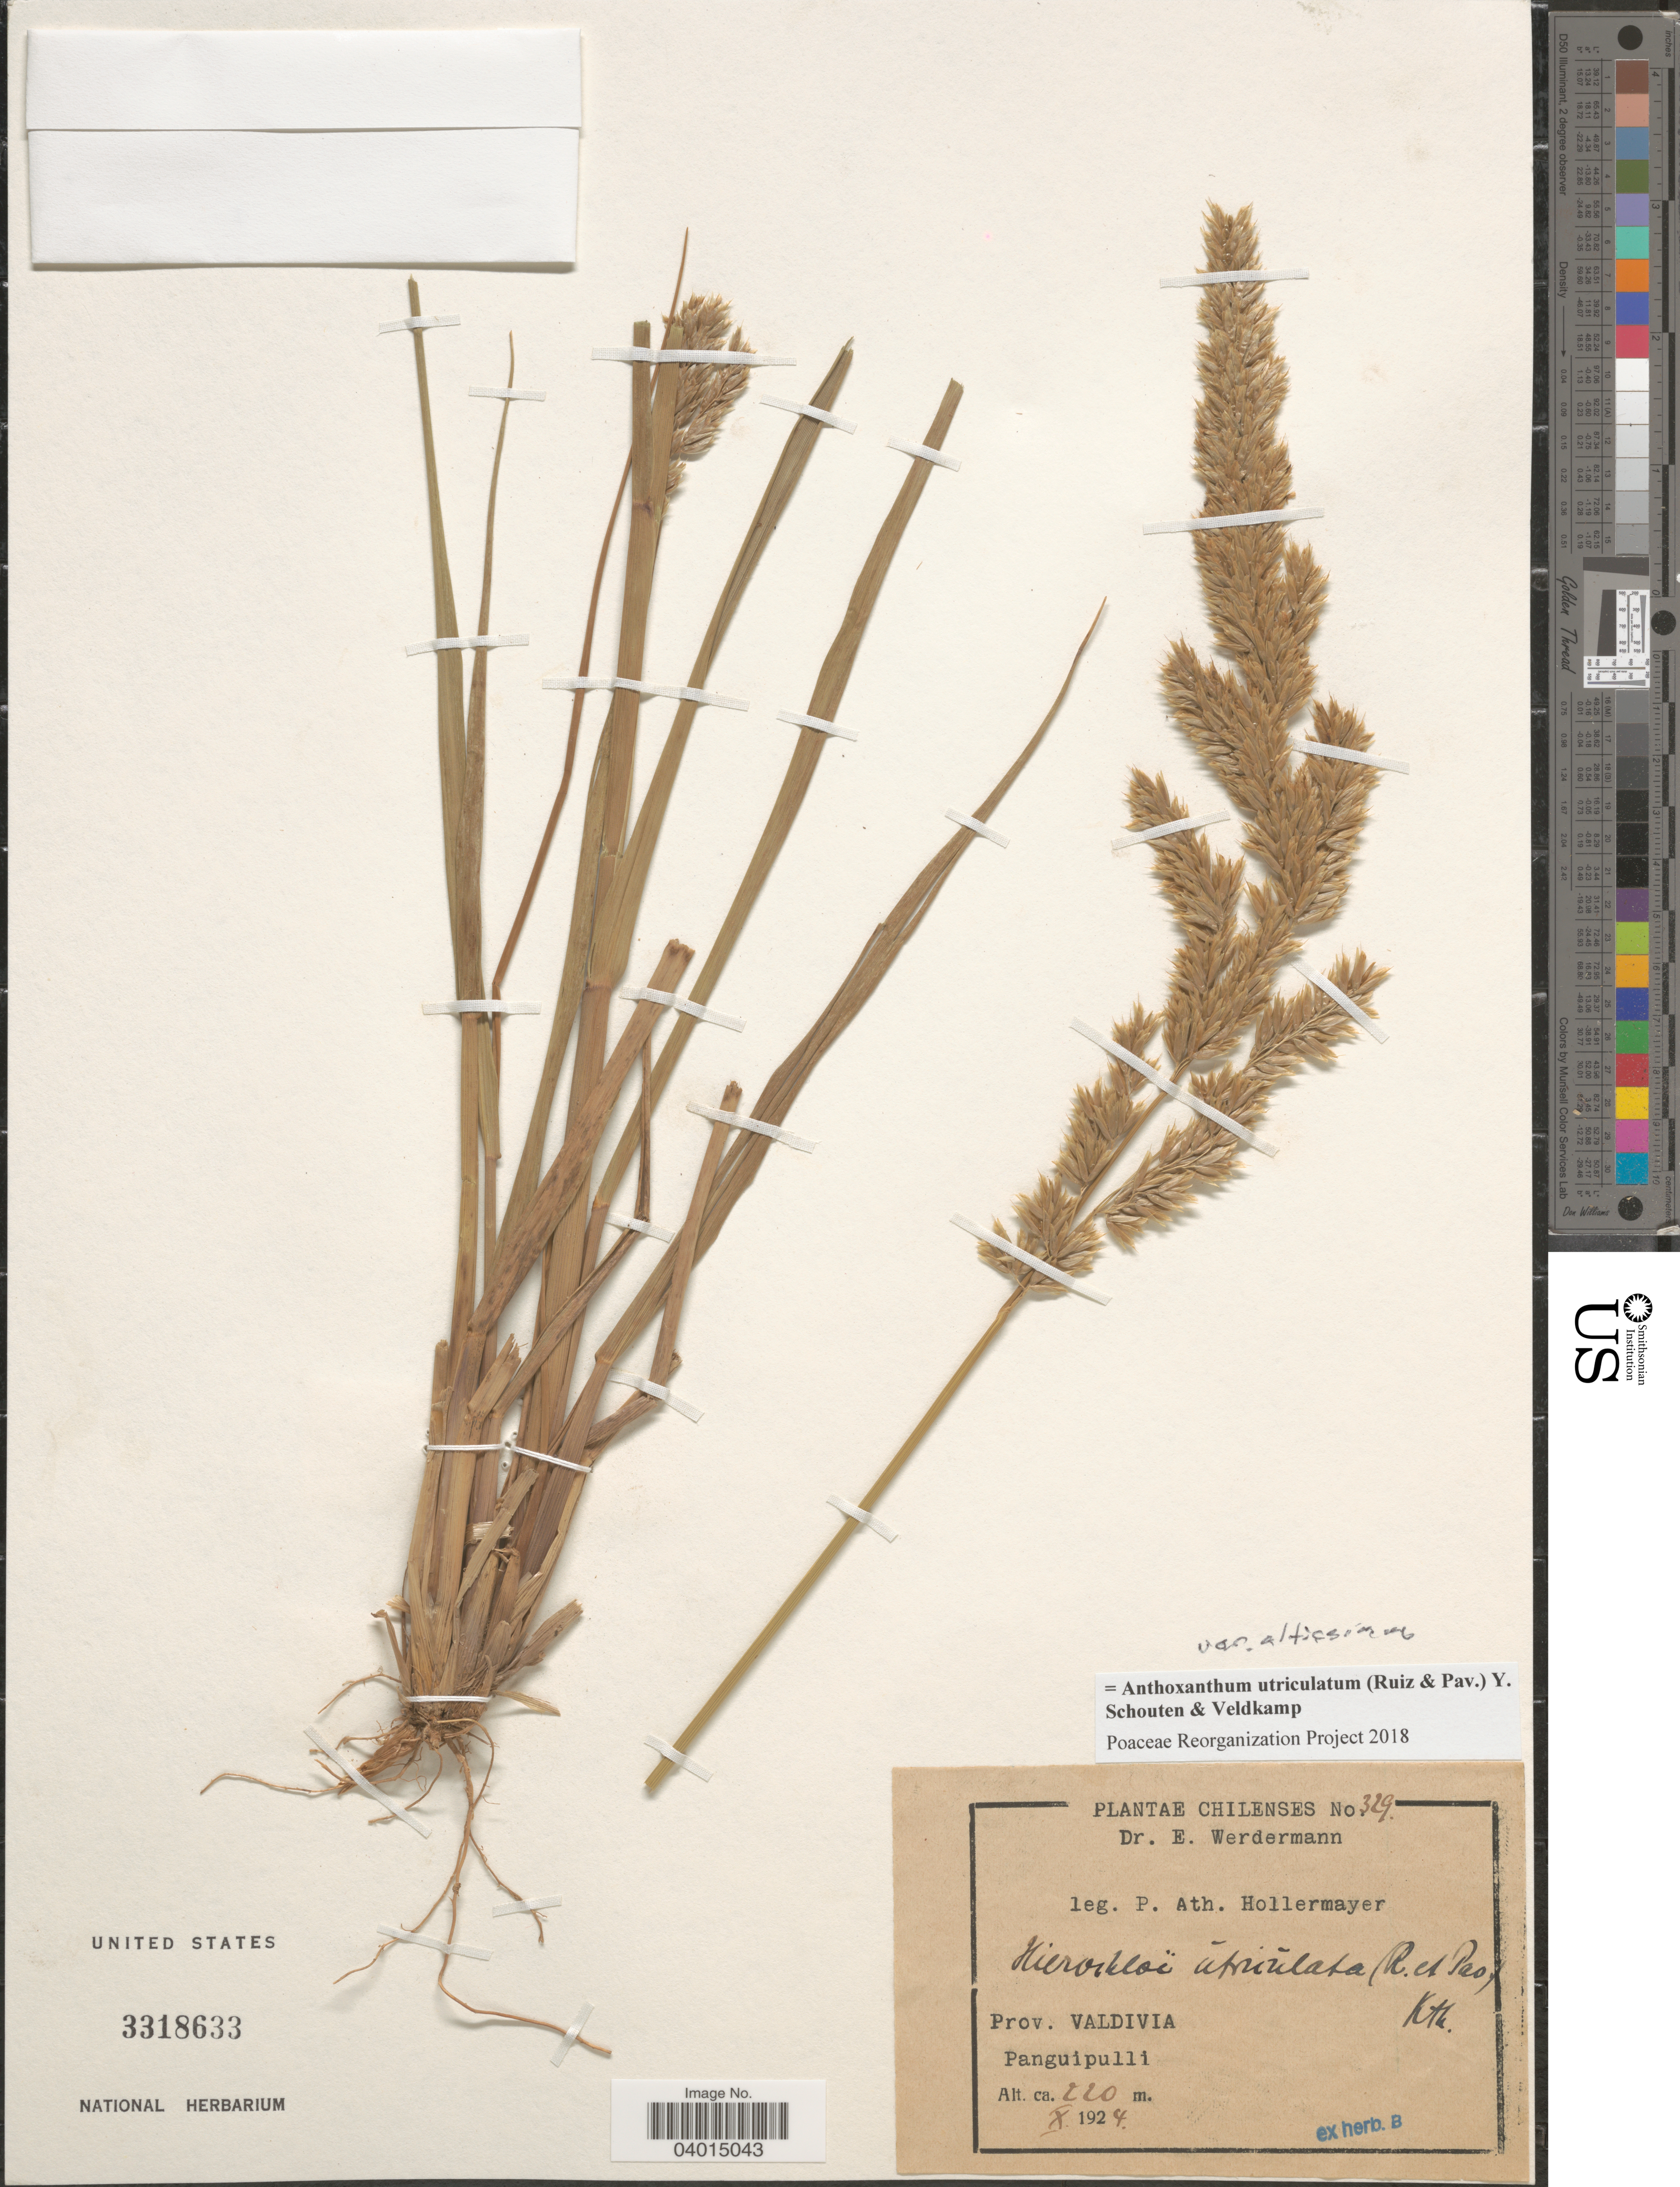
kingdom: Plantae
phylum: Tracheophyta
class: Liliopsida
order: Poales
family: Poaceae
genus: Anthoxanthum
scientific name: Anthoxanthum ultriculatum var. altissimum ined.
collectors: P. Hollermayer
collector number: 329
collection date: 1924-10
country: Chile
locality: Prov. Valdivia. Panguipulli.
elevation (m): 220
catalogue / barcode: US 3318633